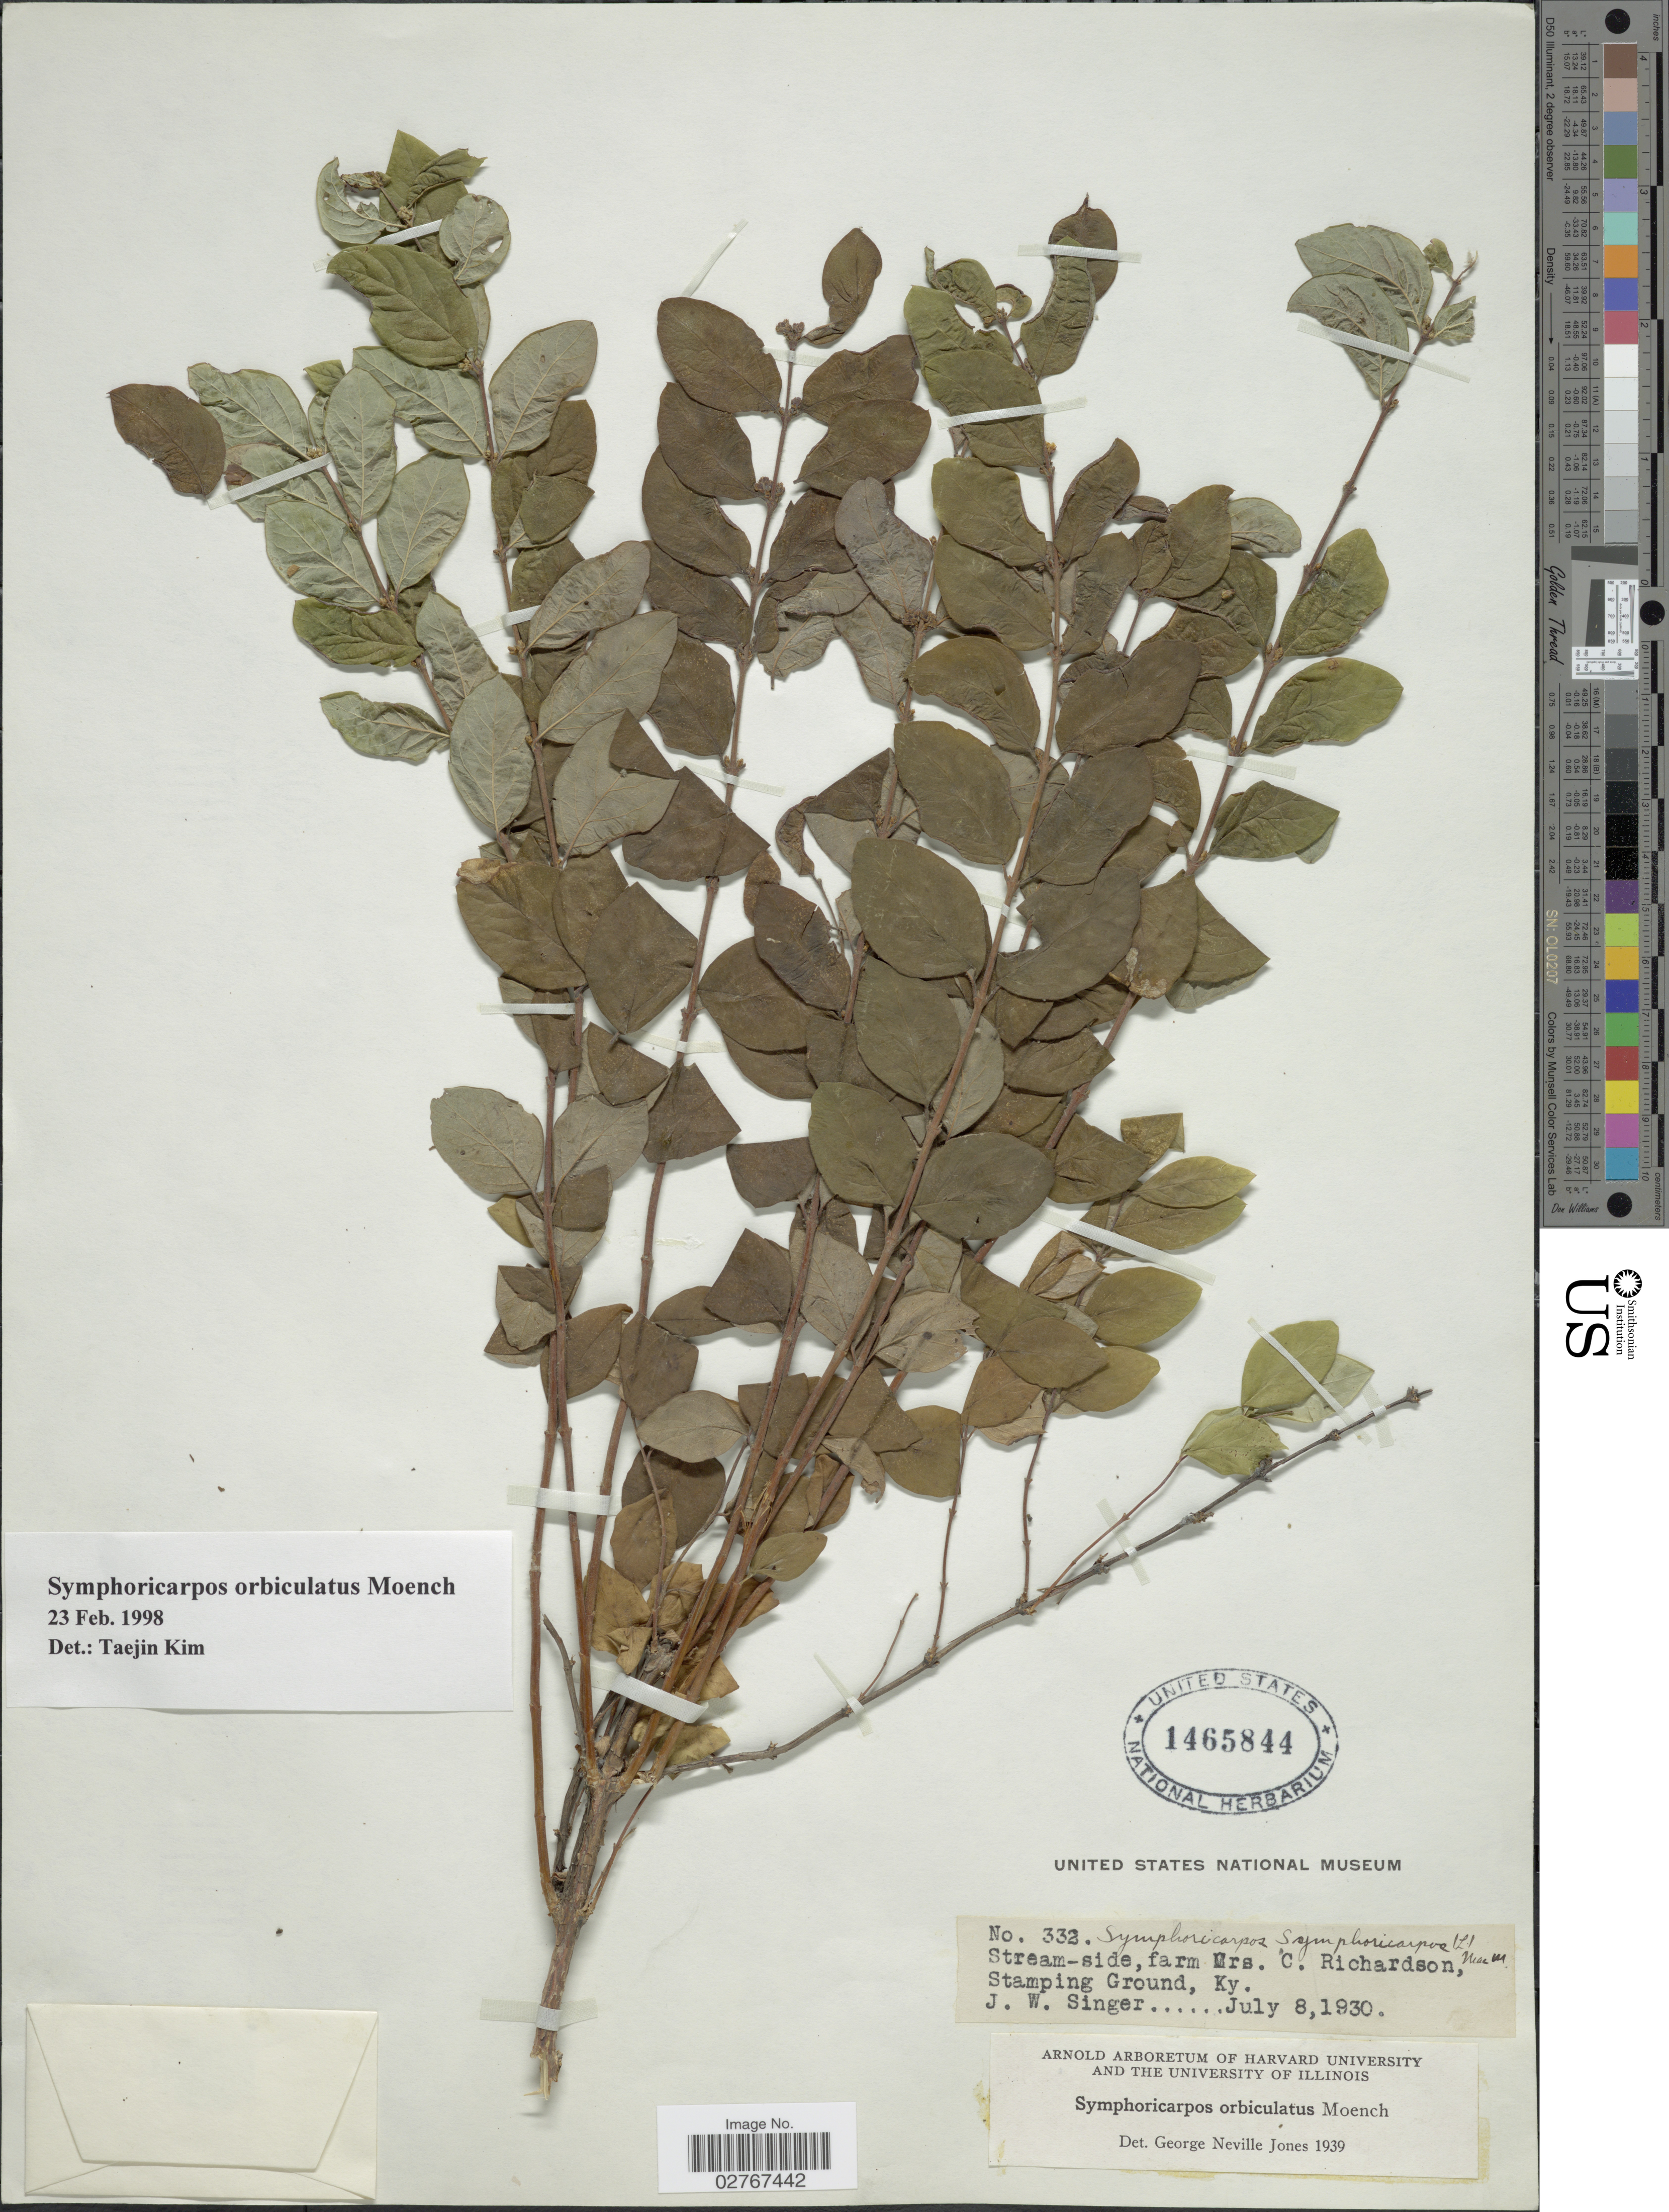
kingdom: Plantae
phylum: Tracheophyta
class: Magnoliopsida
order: Dipsacales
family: Caprifoliaceae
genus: Symphoricarpos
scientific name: Symphoricarpos orbiculatus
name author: Moench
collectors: J. EW. Singer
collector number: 332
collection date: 1930-07-08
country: United States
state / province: Kentucky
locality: Stream-side, farm Mrs. C. Richardson, Stamping Ground.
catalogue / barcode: US 1465844